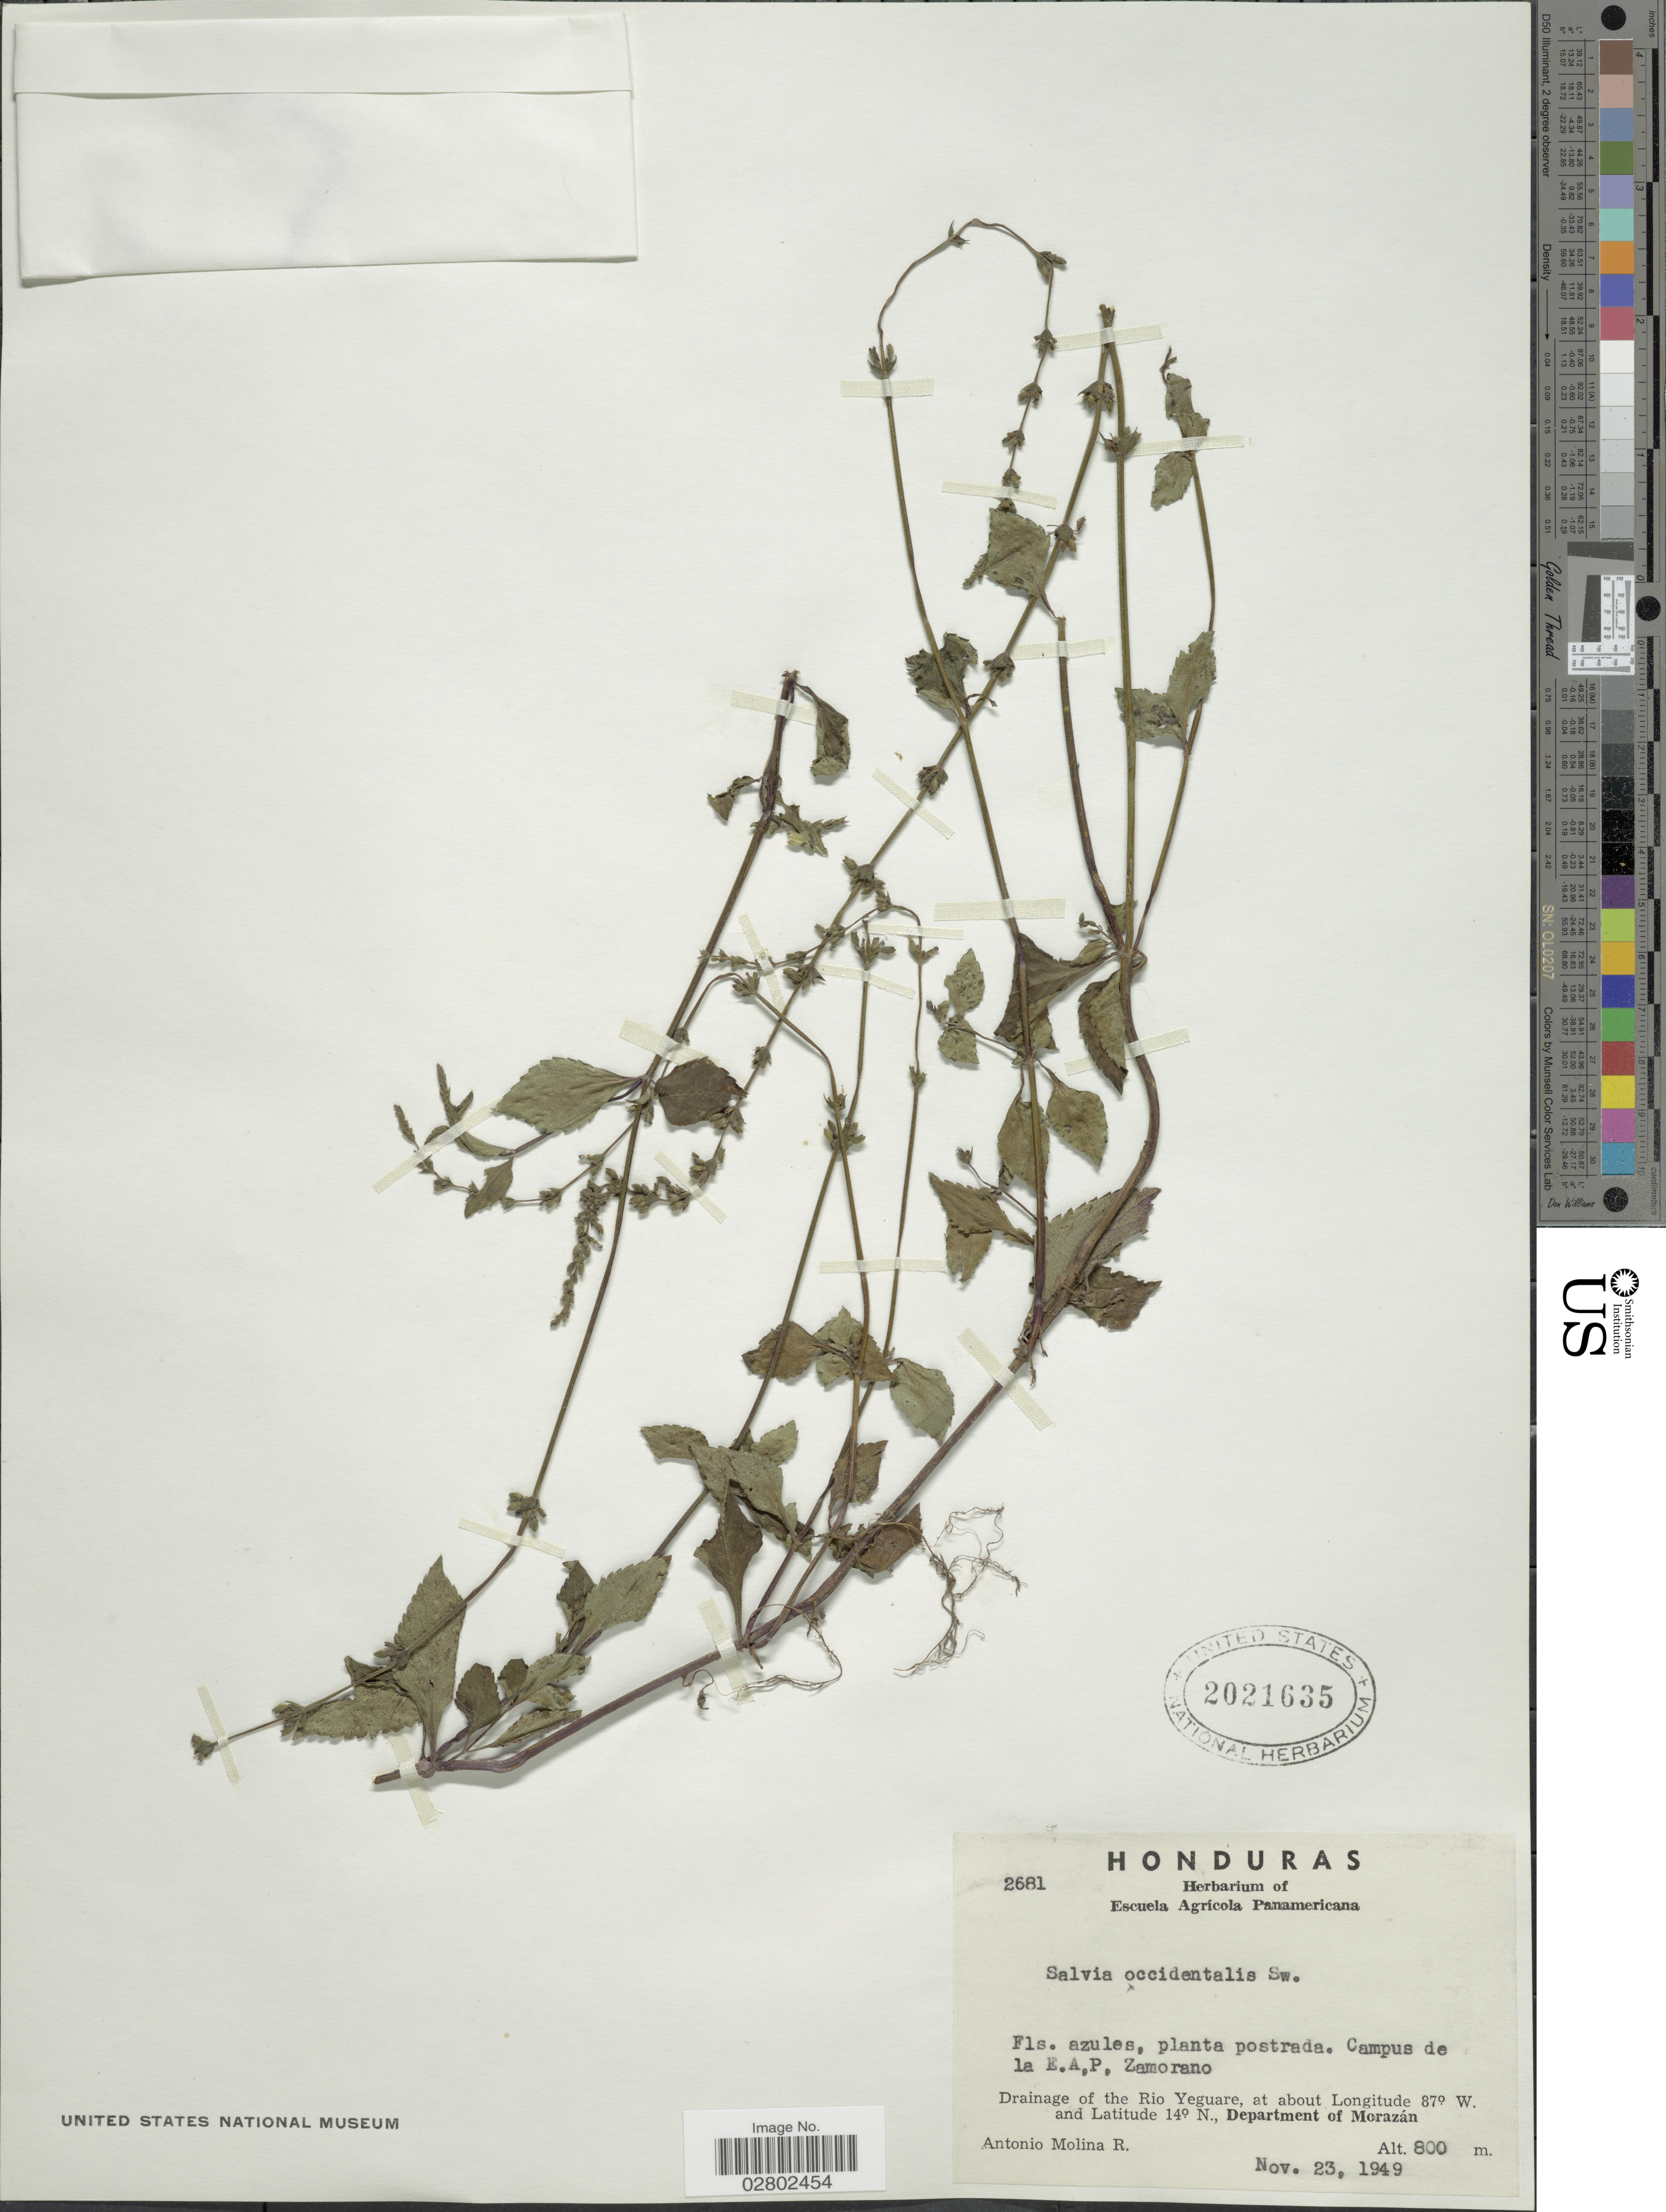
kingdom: Plantae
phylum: Tracheophyta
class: Magnoliopsida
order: Lamiales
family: Lamiaceae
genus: Salvia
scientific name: Salvia occidentalis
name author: Sw.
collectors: A. Molina R.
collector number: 2681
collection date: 1949-11-23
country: Honduras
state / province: Fco. Morazán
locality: Campus de la E.A.P. Zamorano. Drainage of the Rio Yeguare. Department of Morazán.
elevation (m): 800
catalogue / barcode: US 2021635